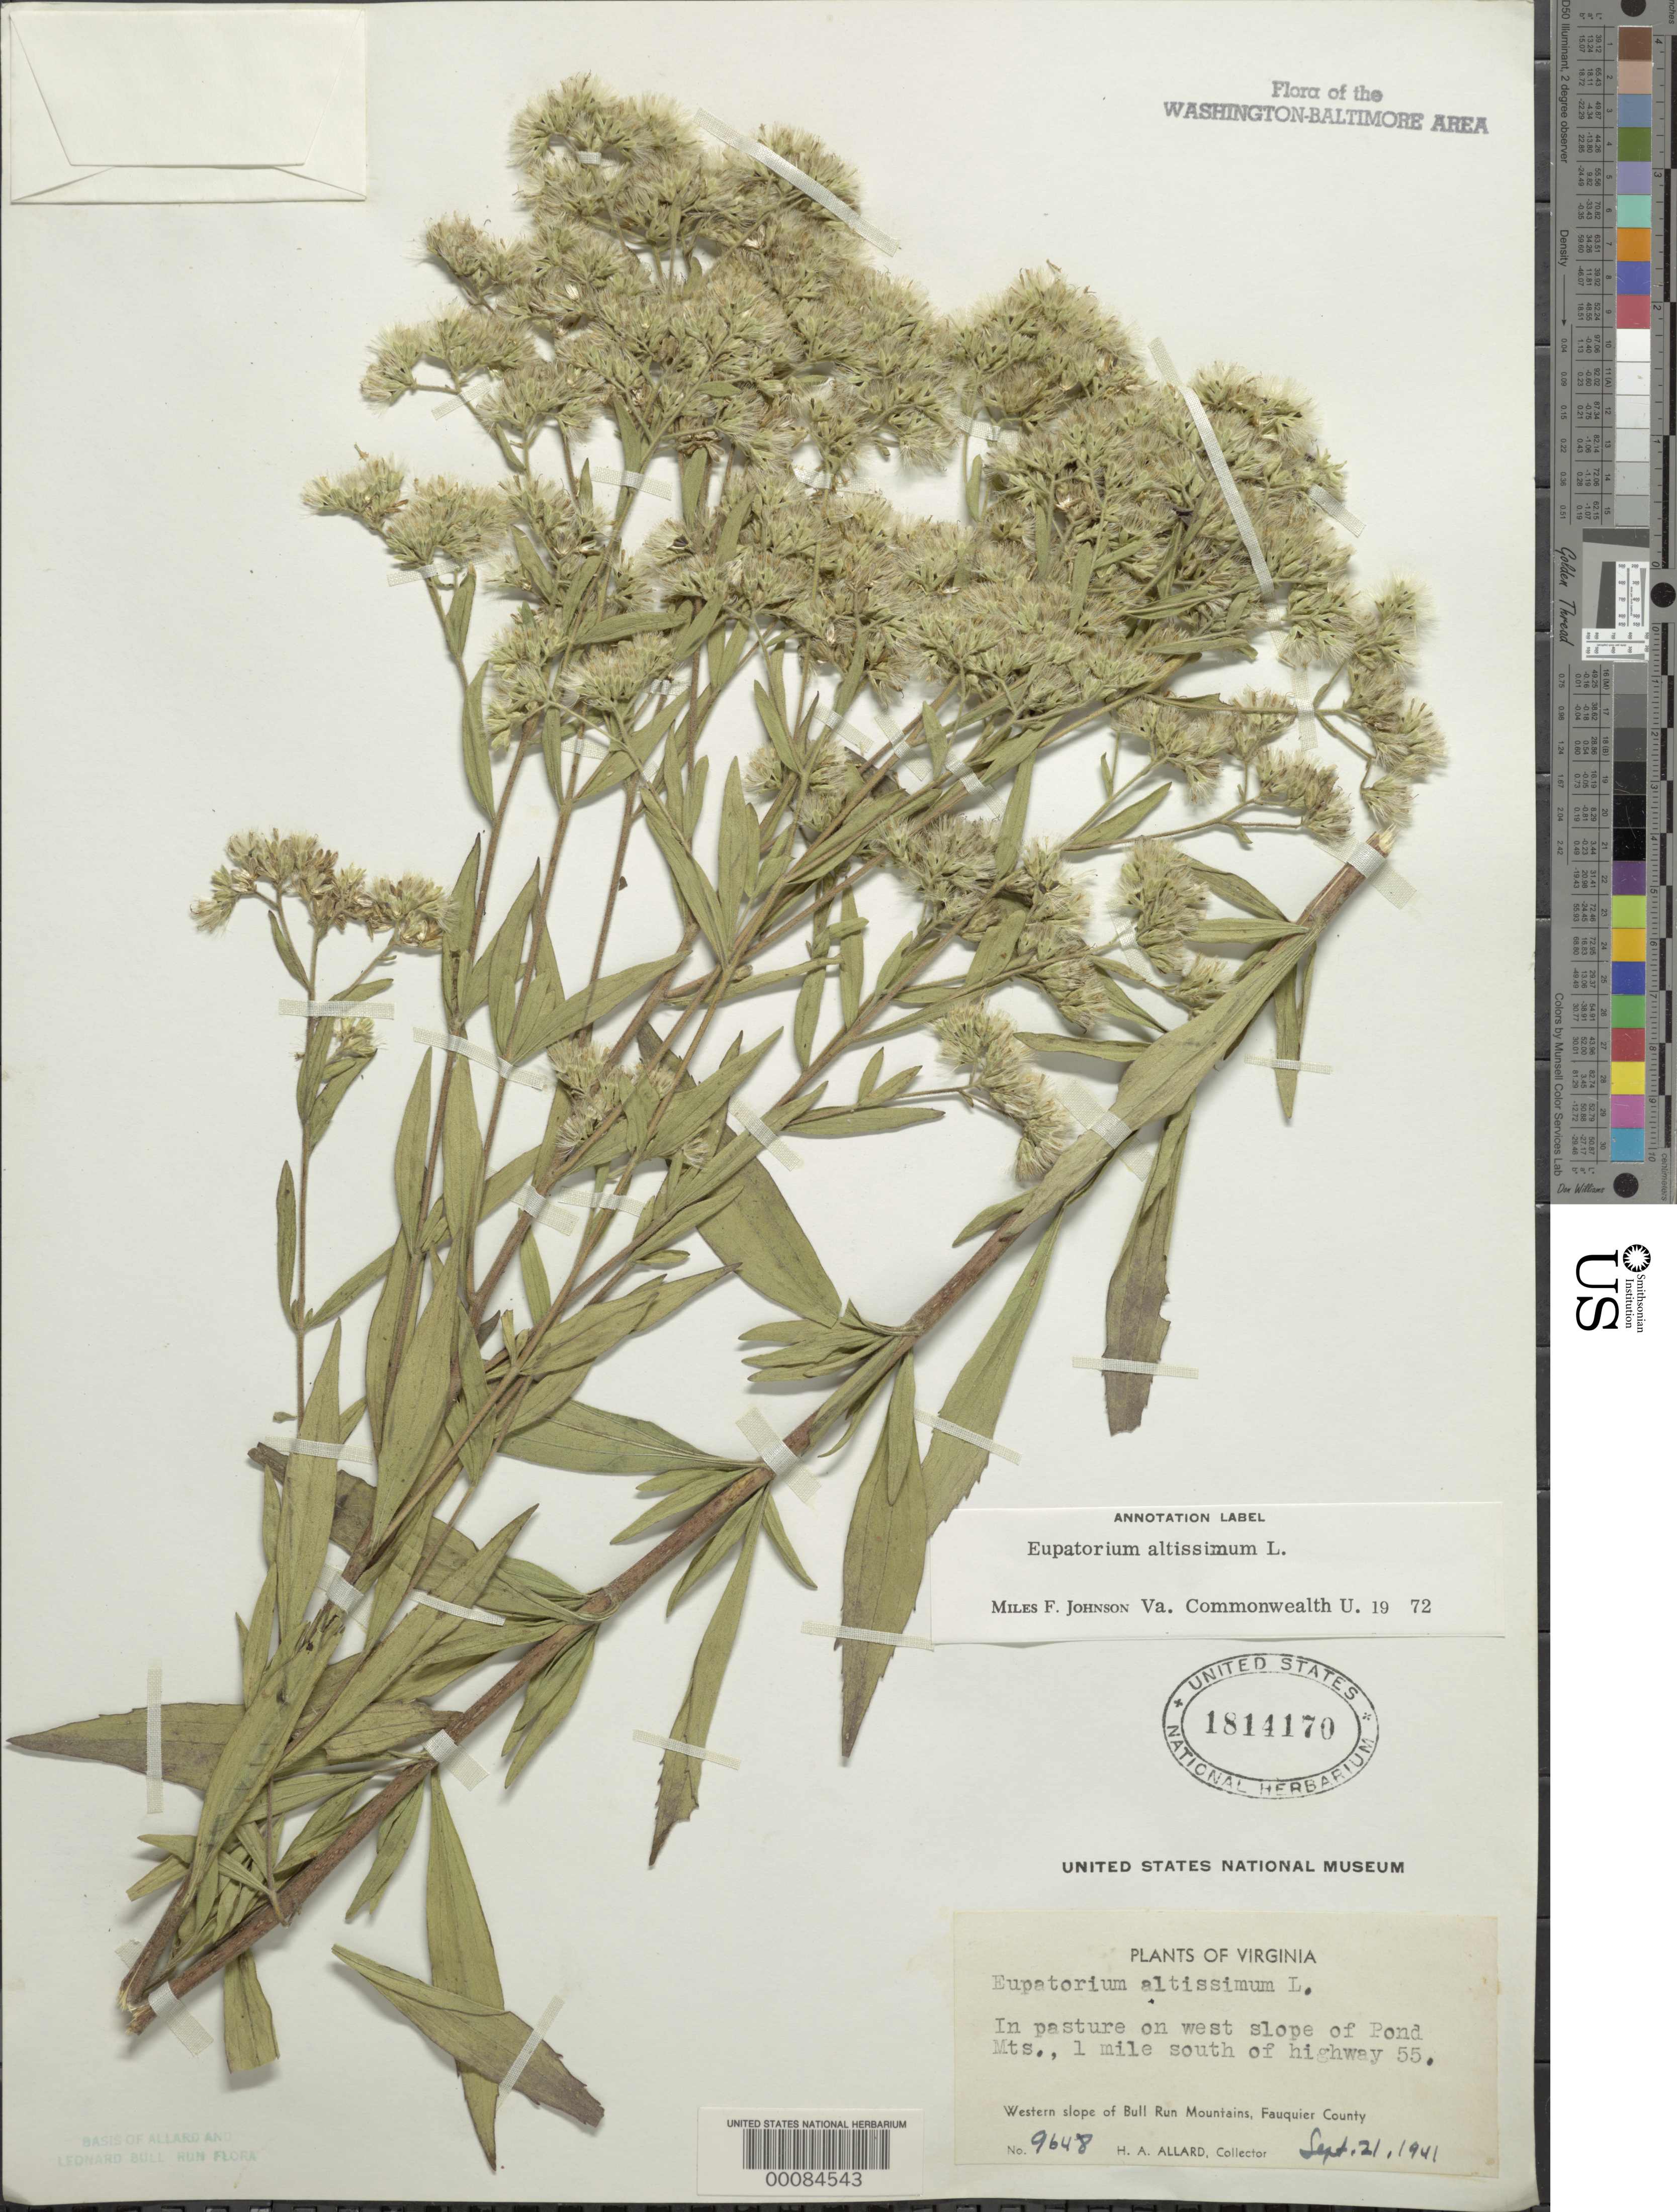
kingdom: Plantae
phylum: Tracheophyta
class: Magnoliopsida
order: Asterales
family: Asteraceae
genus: Eupatorium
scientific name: Eupatorium altissimum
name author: L.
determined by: Johnson, M. F.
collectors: H. A. Allard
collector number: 9648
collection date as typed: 21 Sep 1941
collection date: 1941-09-21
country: United States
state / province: Virginia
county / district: Fauquier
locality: Pond Mountain west slope, south of Highway 55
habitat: Pasture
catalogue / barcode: US 1814170